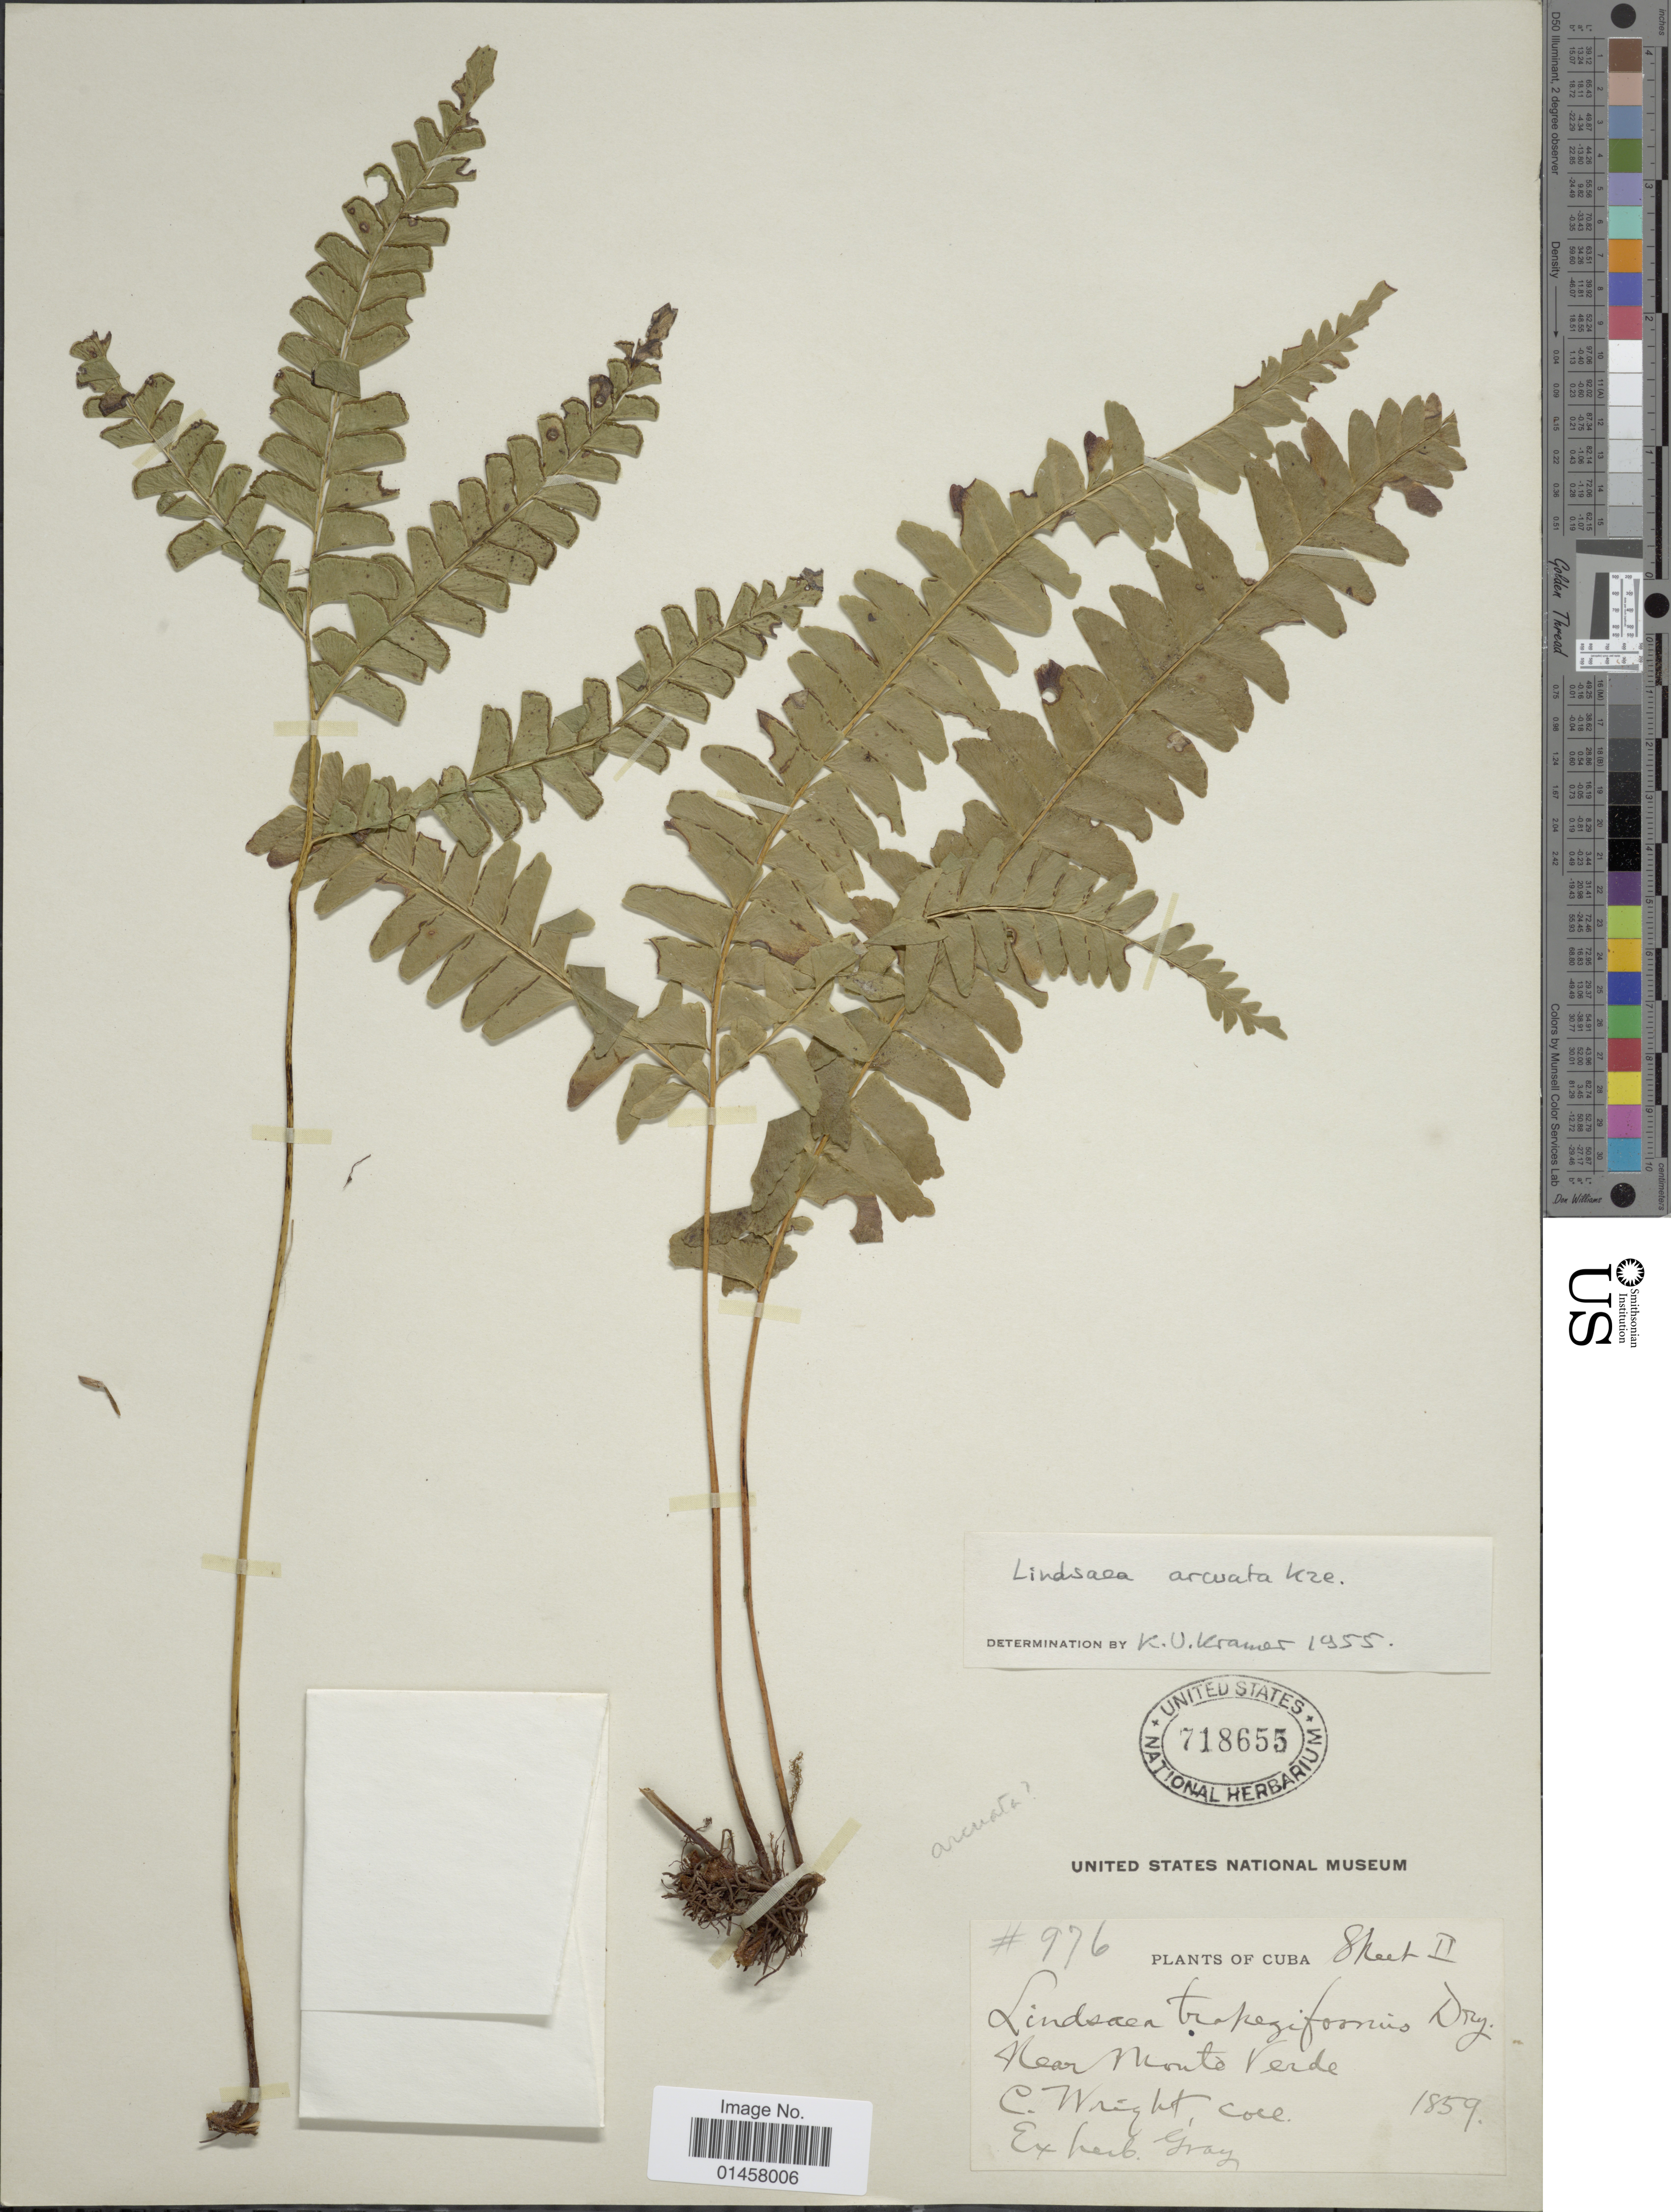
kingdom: Plantae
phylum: Tracheophyta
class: Polypodiopsida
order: Polypodiales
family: Lindsaeaceae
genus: Lindsaea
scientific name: Lindsaea arcuata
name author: Kunze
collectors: C. Wright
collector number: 976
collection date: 1859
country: Cuba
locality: Near Monte Verde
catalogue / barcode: US 718655